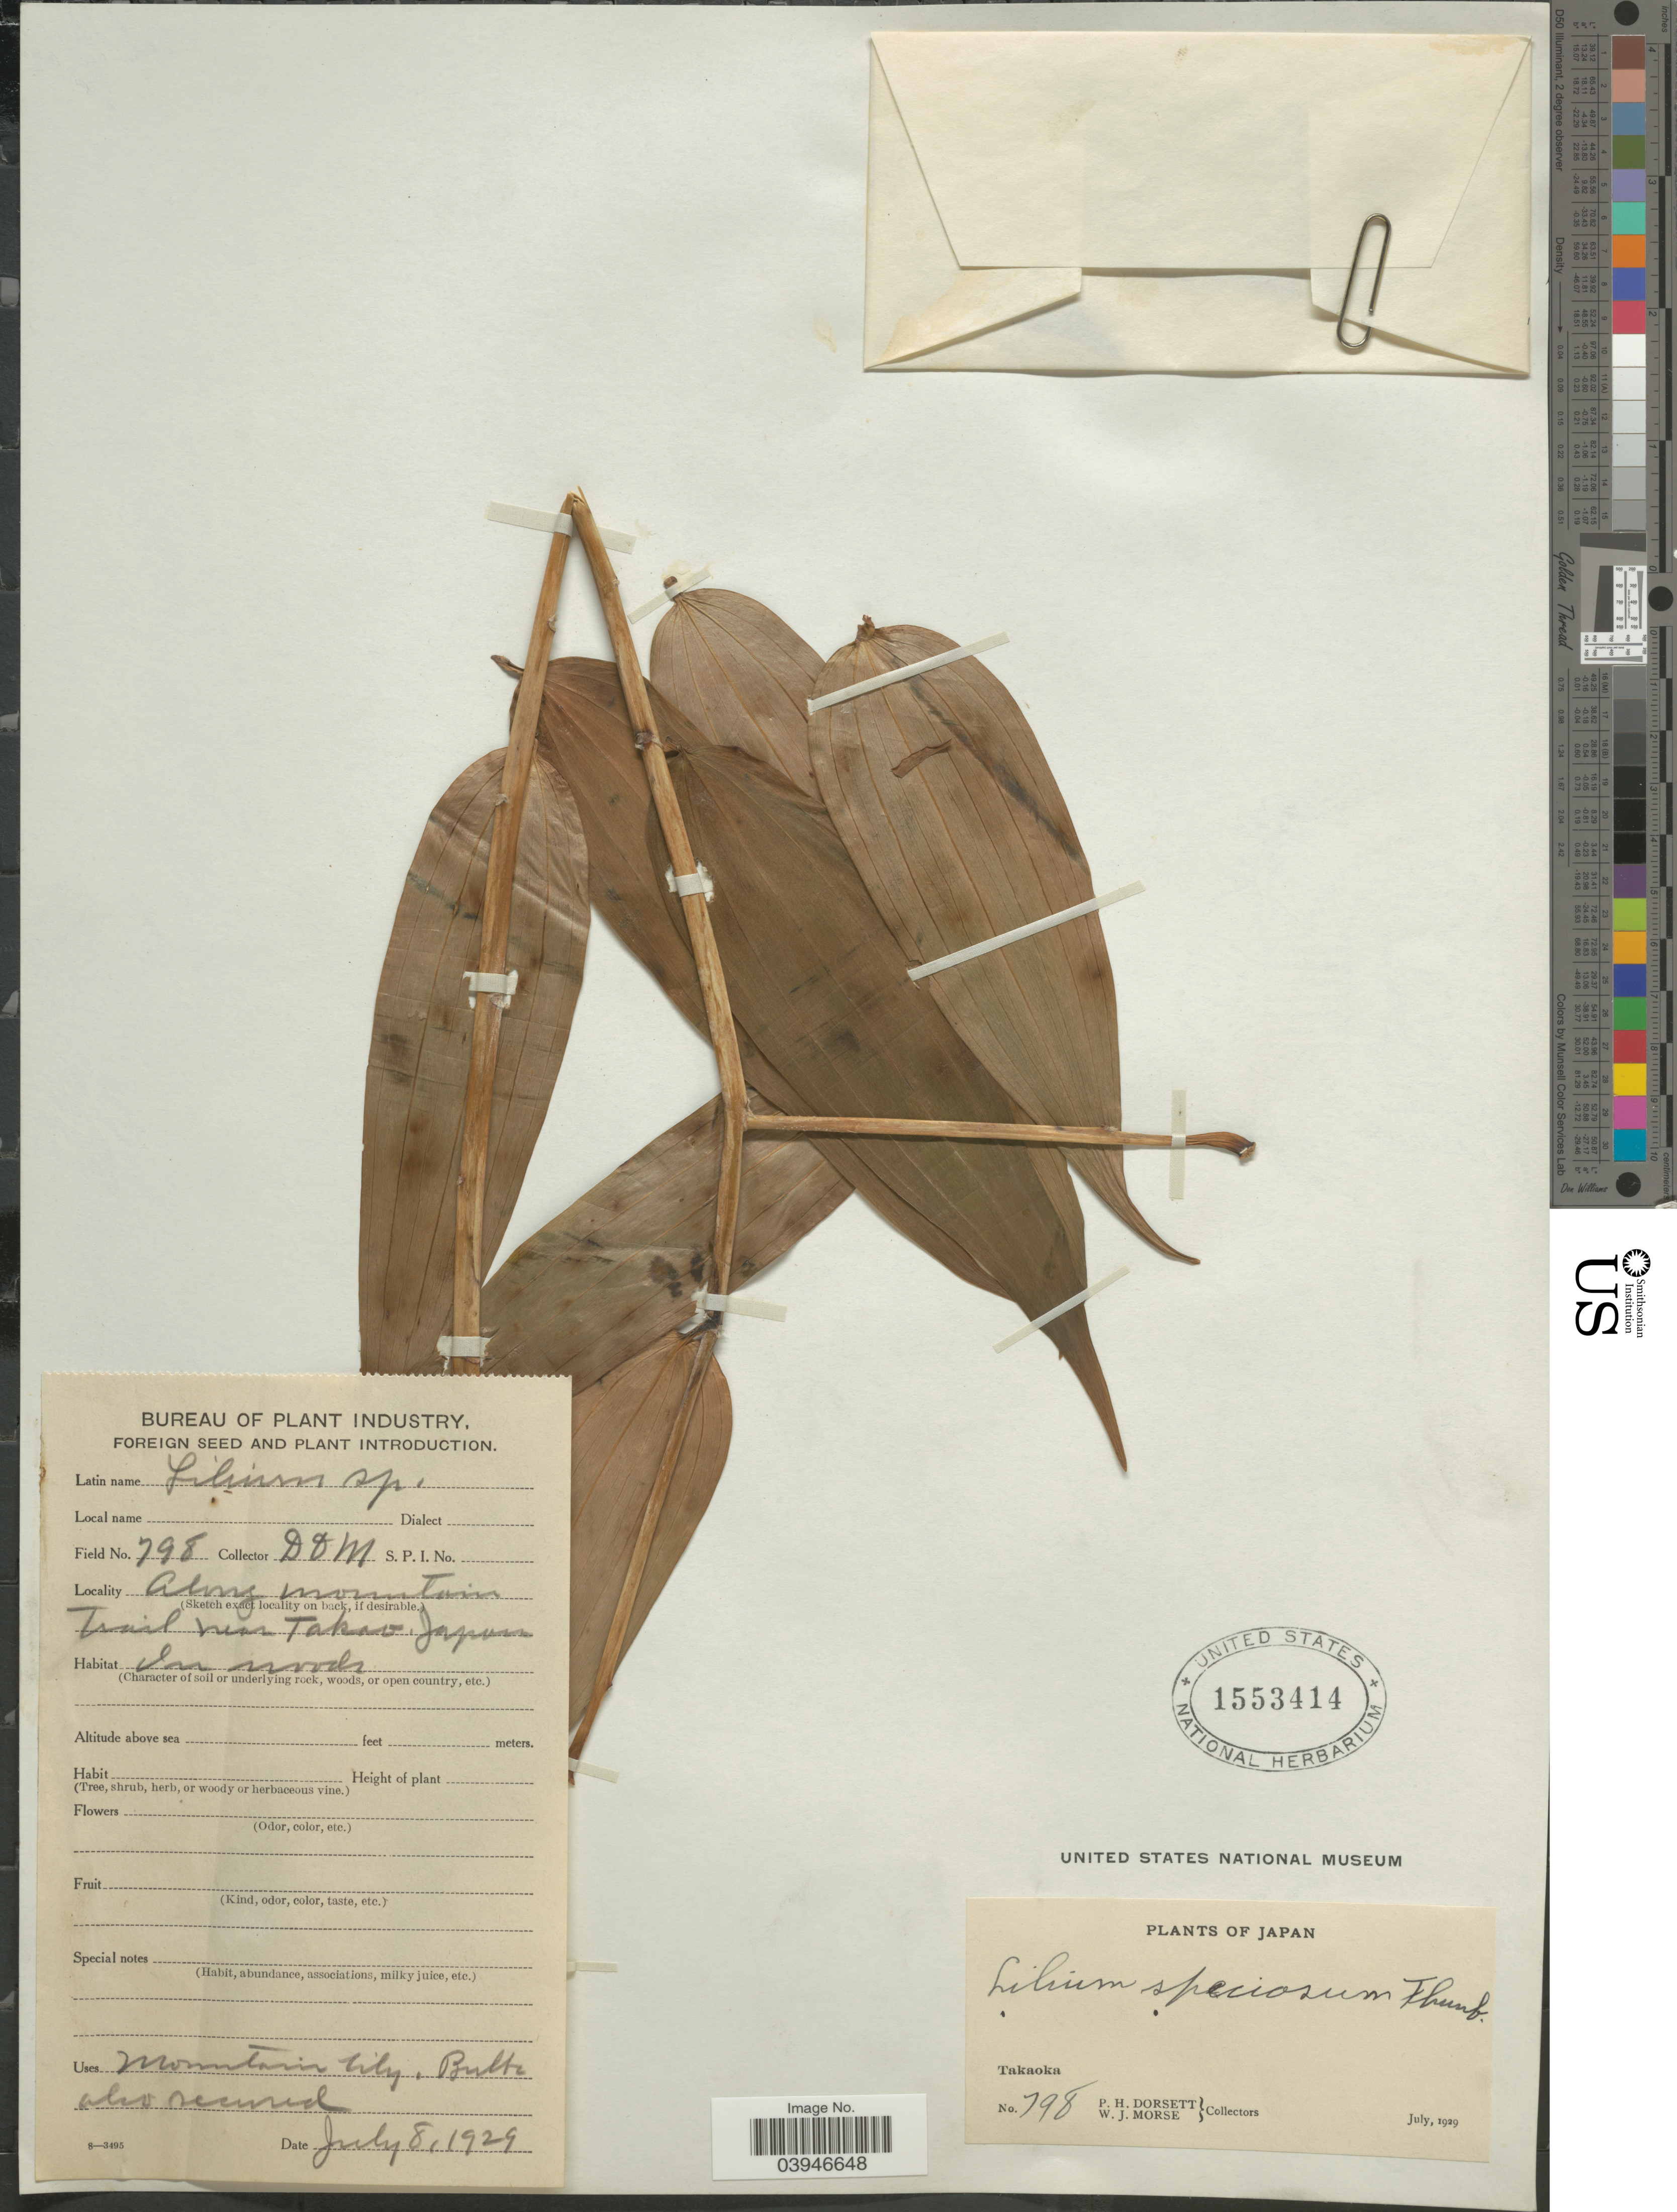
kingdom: Plantae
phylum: Tracheophyta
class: Liliopsida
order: Liliales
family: Liliaceae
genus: Lilium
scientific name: Lilium speciosum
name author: Thunb.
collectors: P. H. Dorsett & W. J. Morse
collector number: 798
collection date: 1929-07-08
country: Japan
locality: Takaoka. Along mountain Trail near Takao.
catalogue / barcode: US 1553414